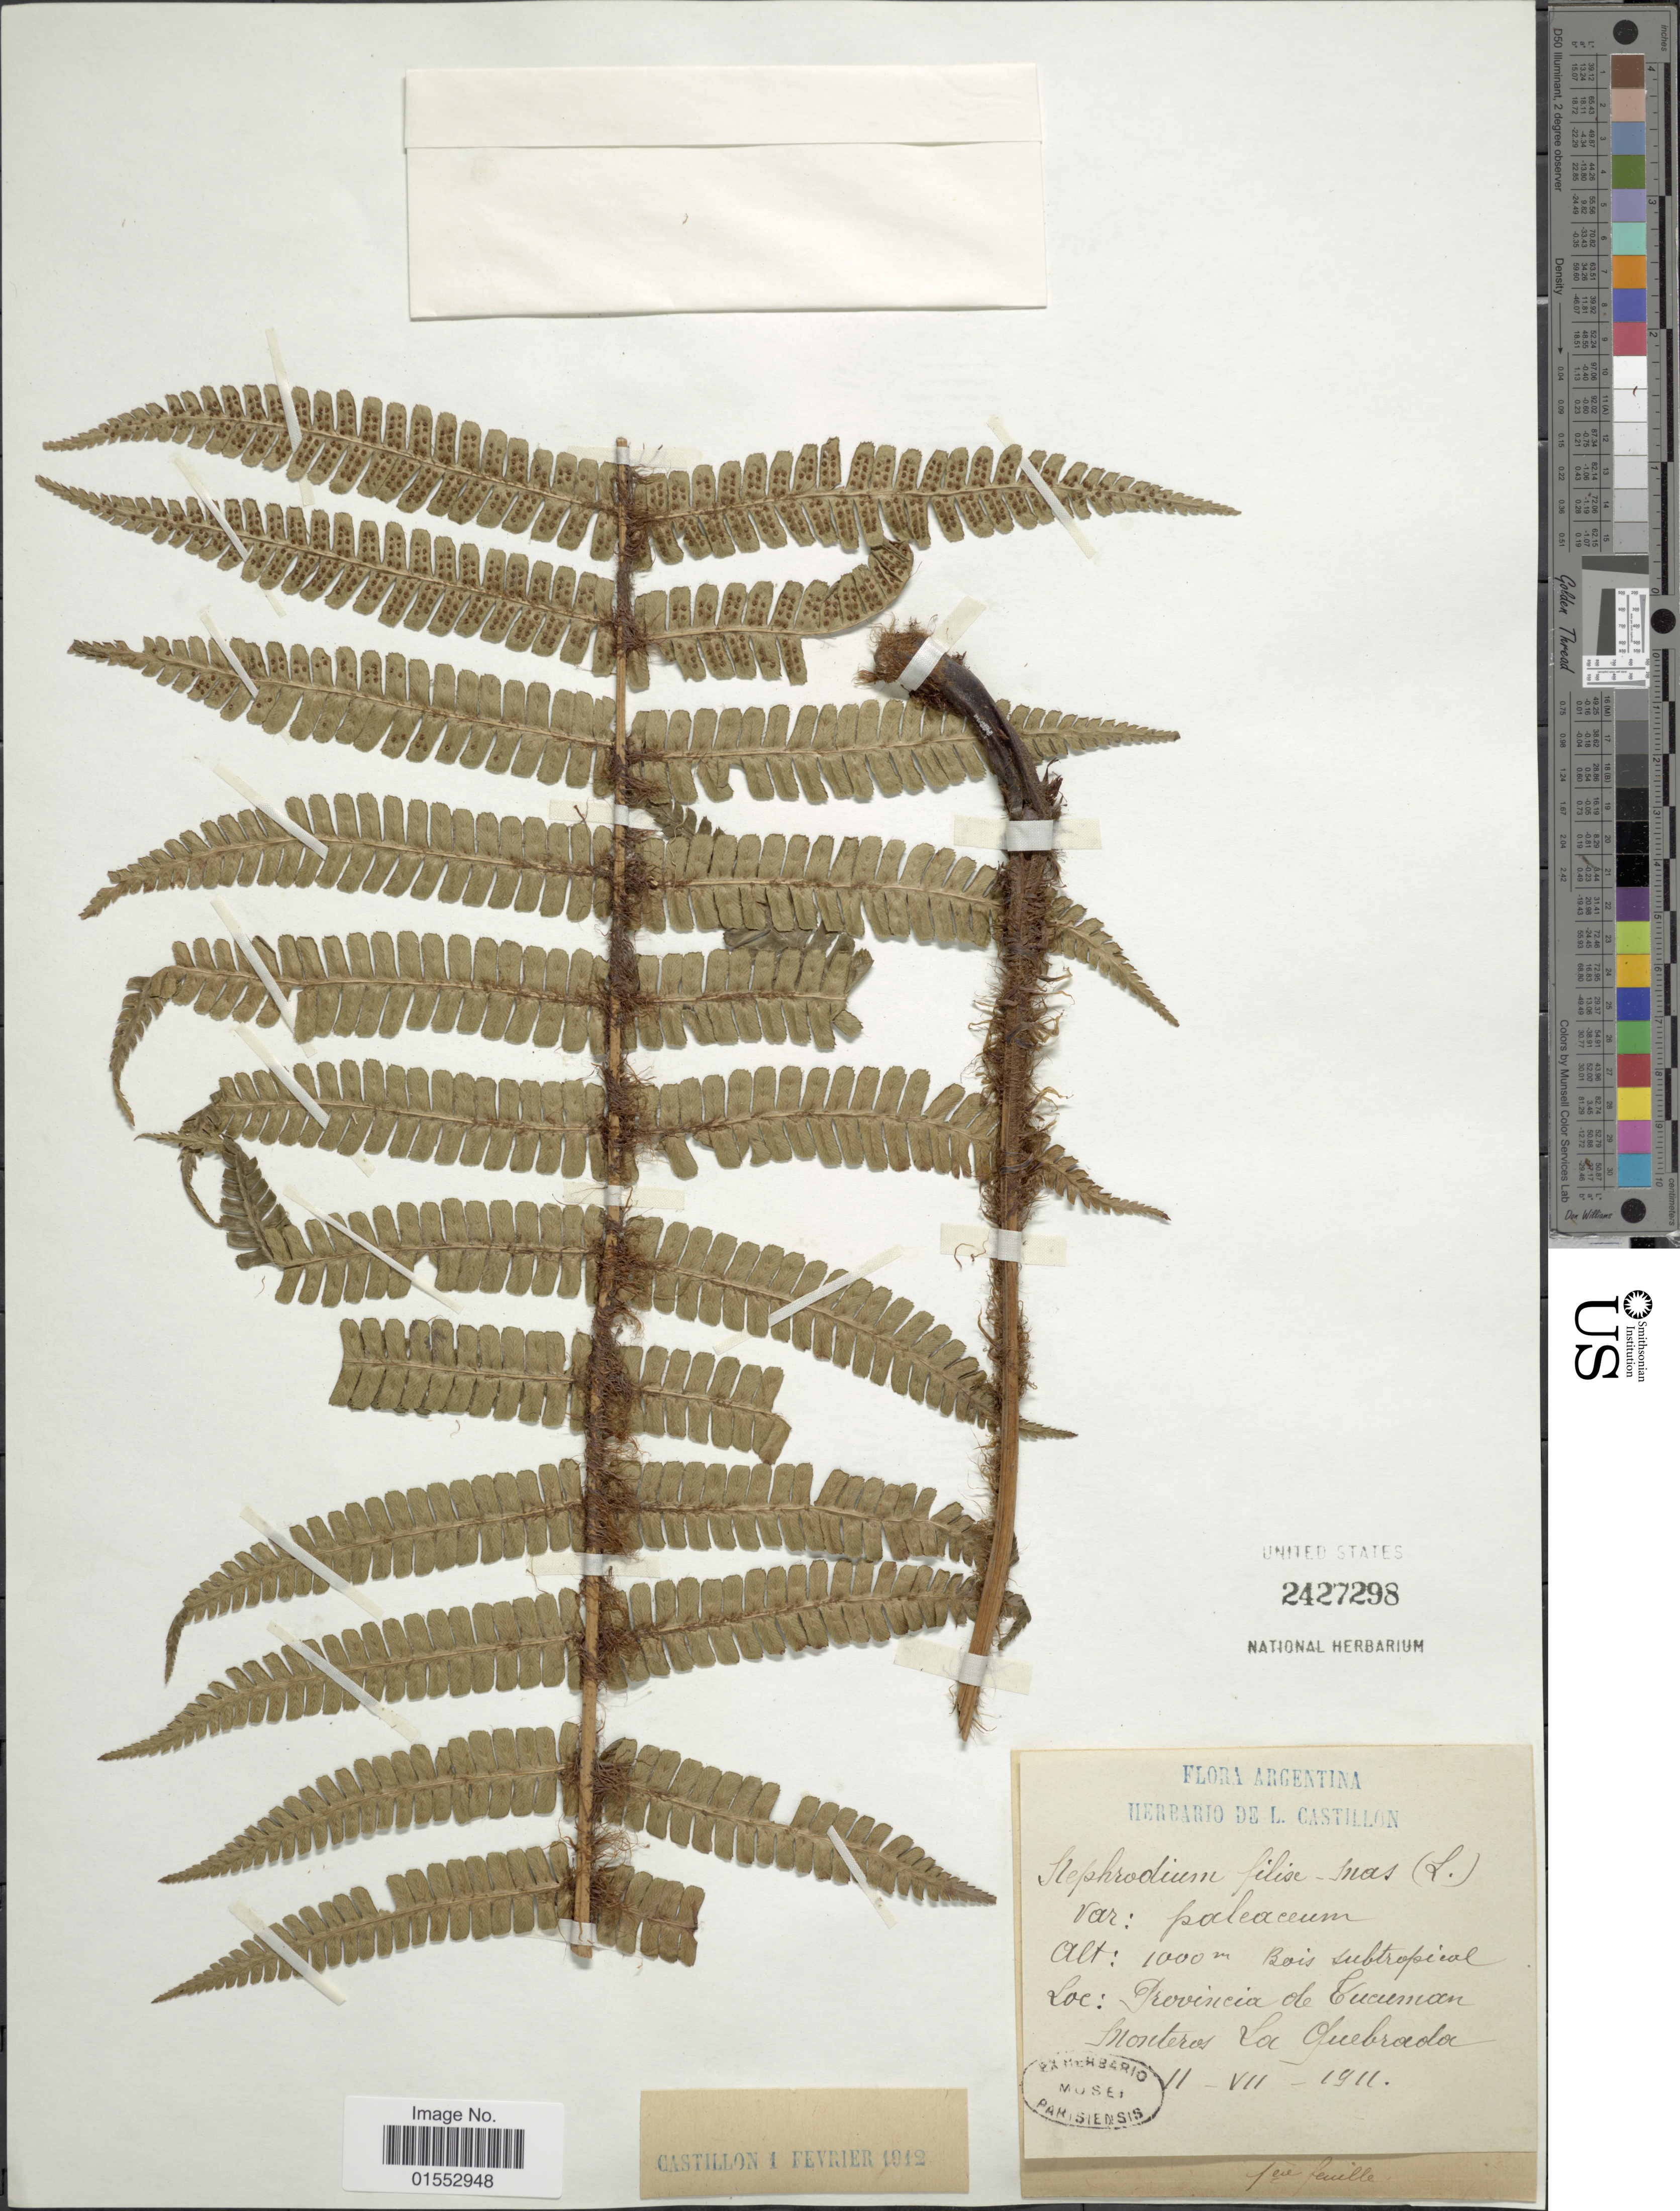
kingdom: Plantae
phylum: Tracheophyta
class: Polypodiopsida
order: Polypodiales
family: Dryopteridaceae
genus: Dryopteris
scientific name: Dryopteris wallichiana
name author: (Spreng.) Hyl.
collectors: ex herb. de L. Castillon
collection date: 1911-07-02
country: Argentina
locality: Provincia de Cucuman. Monteros La Quebrada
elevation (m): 1000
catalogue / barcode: US 2427298